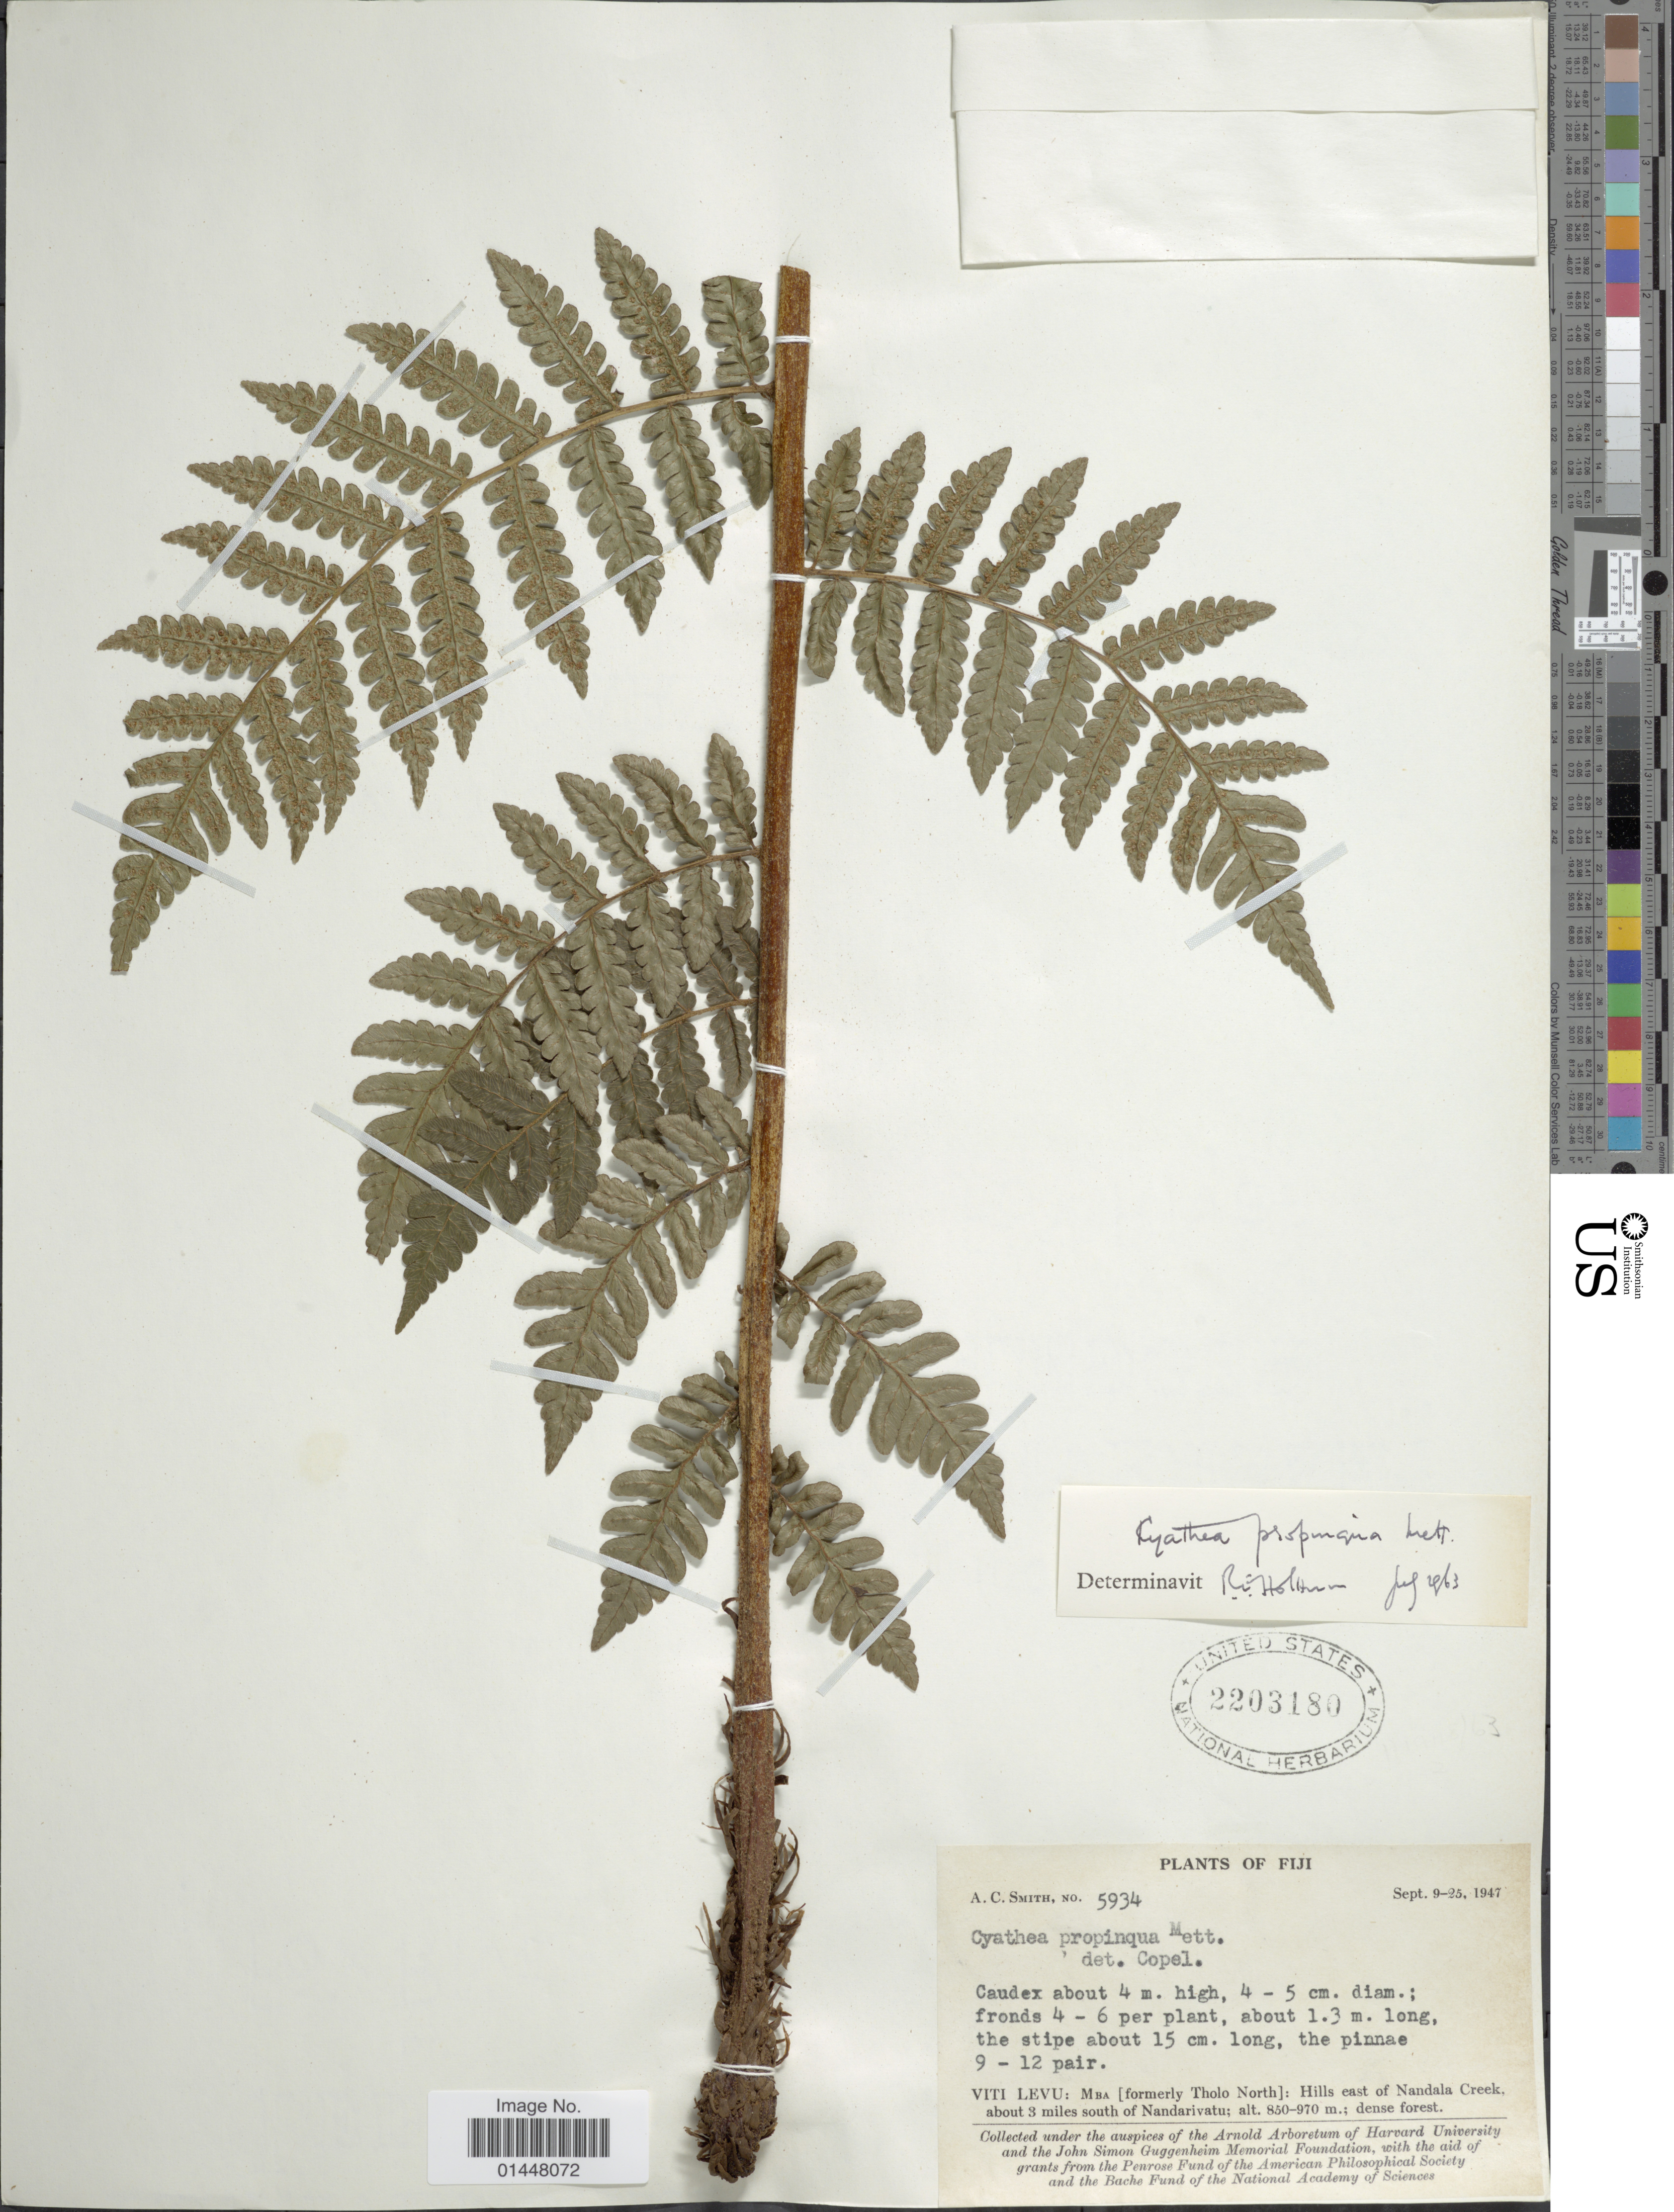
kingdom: Plantae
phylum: Tracheophyta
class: Polypodiopsida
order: Cyatheales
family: Cyatheaceae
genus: Sphaeropteris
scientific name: Sphaeropteris propinqua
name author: (Mett.) R.M. Tryon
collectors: A. C. Smith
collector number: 5934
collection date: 1947-09-09/1947-09-25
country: Fiji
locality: Viti Levu:Mba [formerly Tholo North]: Hills east of Nandala Creek, about 3 miles south of Nandarivatu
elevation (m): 850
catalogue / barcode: US 2203180